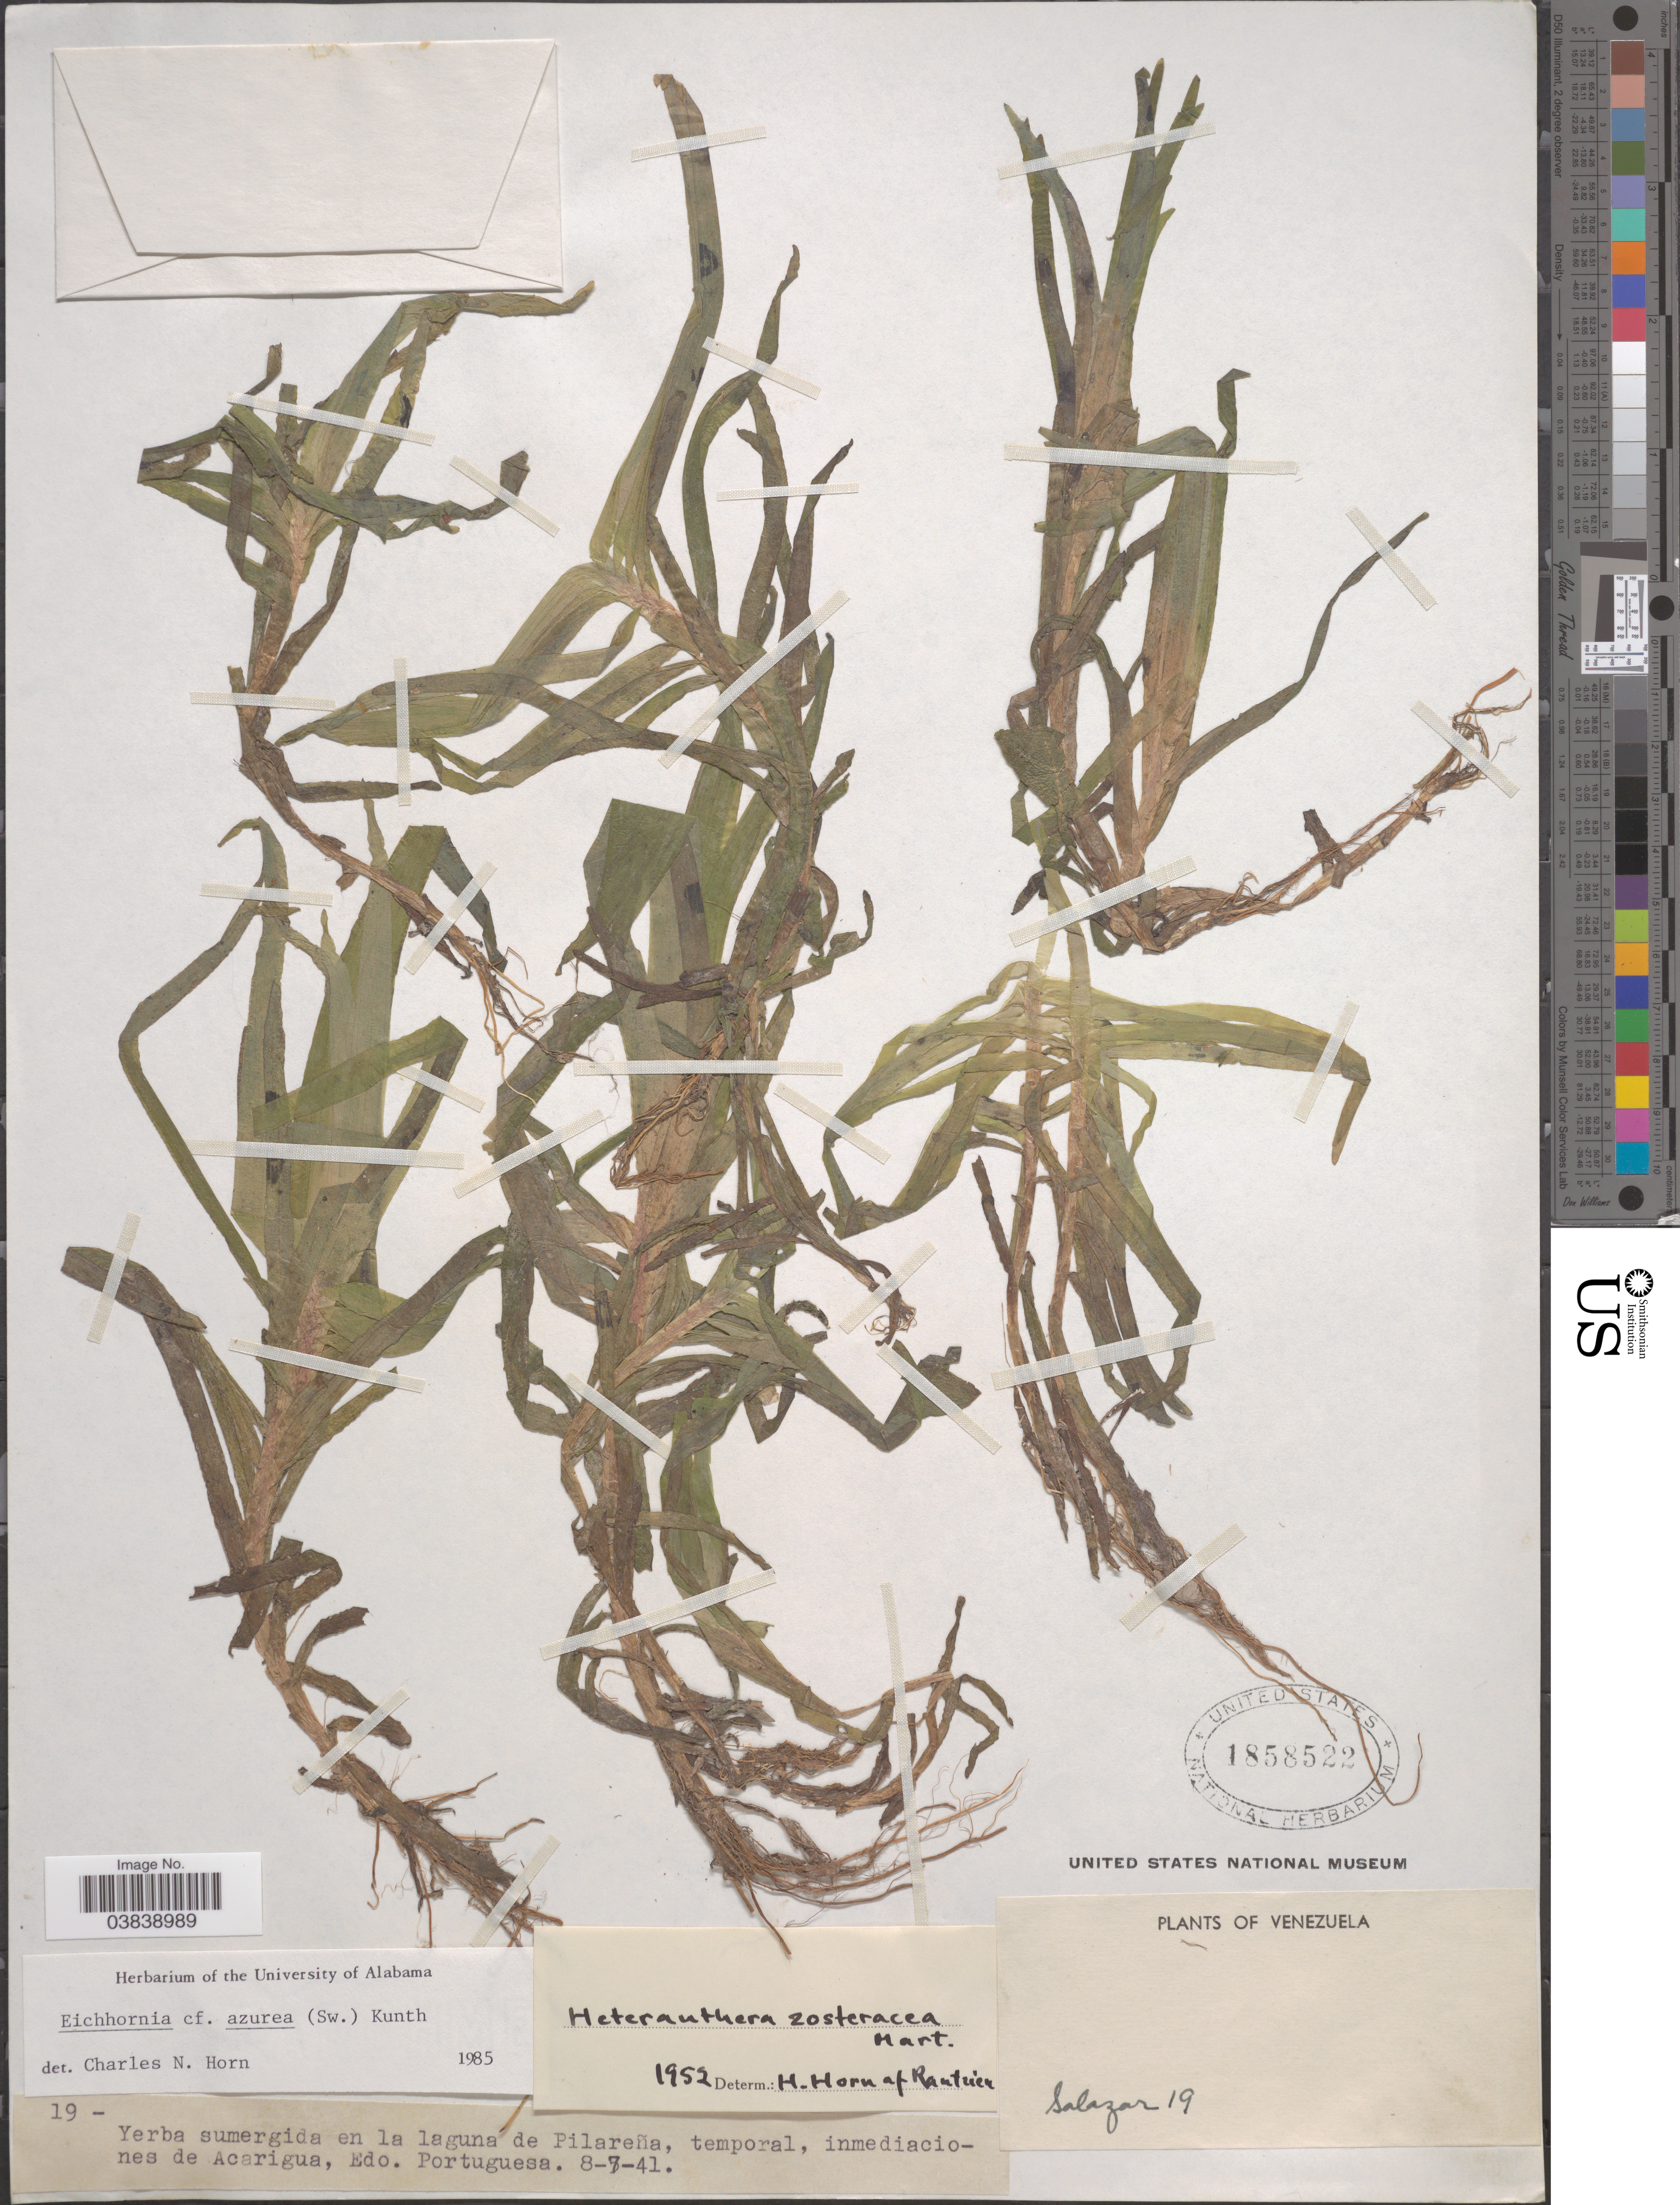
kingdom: Plantae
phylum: Tracheophyta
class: Liliopsida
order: Commelinales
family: Pontederiaceae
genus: Eichhornia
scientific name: Eichhornia azurea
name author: (Sw.) Kunth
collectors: -. Salazar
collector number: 19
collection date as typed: Transcribed d/m/y: 8/7/41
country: Venezuela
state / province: Portuguesa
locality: En la laguna de Pilareña, inmediaciones de Acarigua.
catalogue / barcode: US 1858522